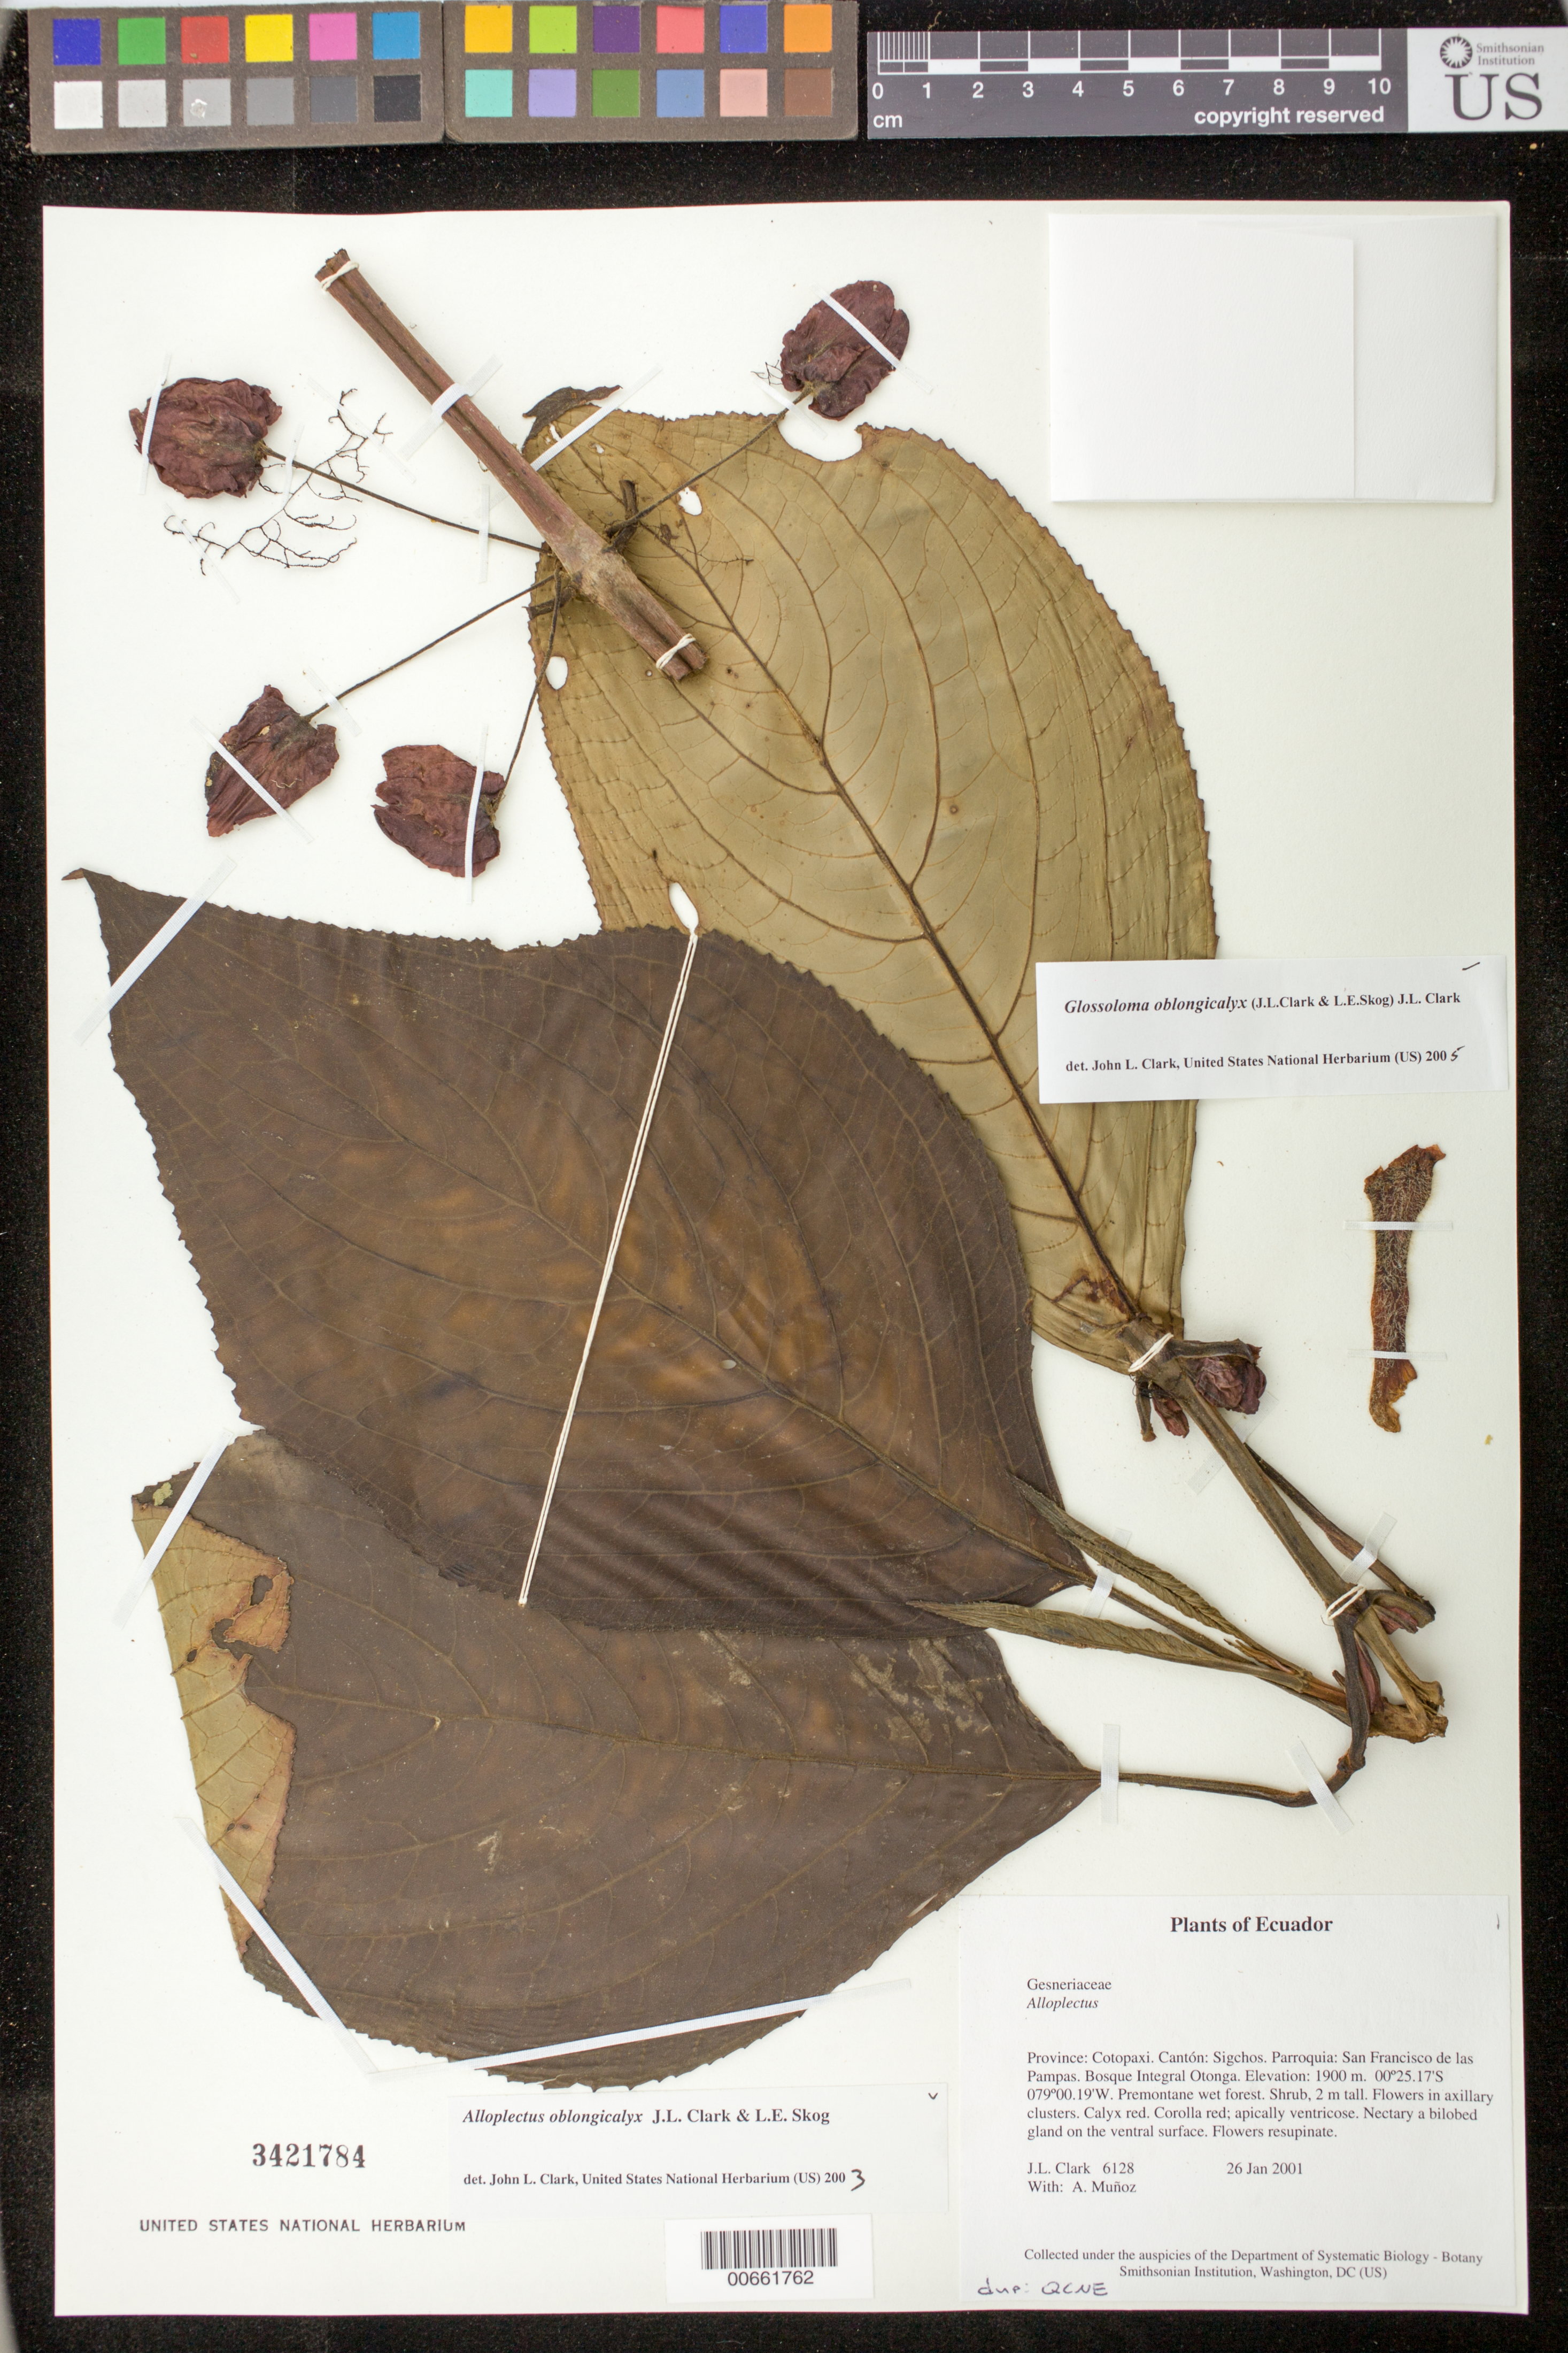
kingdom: Plantae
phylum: Tracheophyta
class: Magnoliopsida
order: Lamiales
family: Gesneriaceae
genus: Alloplectus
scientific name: Alloplectus sp.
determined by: Clark, J. L., (SEL), The Marie Selby Botanical Garden (UNITED STATES)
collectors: J. L. Clark & A. Muñoz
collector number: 6128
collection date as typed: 26 Jan 2001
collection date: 2001-01-26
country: Ecuador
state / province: Cotopaxi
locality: Cantón: Sigchos. Parroquia: San Francisco de las Pampas. Bosque Integral Otonga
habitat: Premontane wet forest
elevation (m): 1900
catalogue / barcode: US 3421784